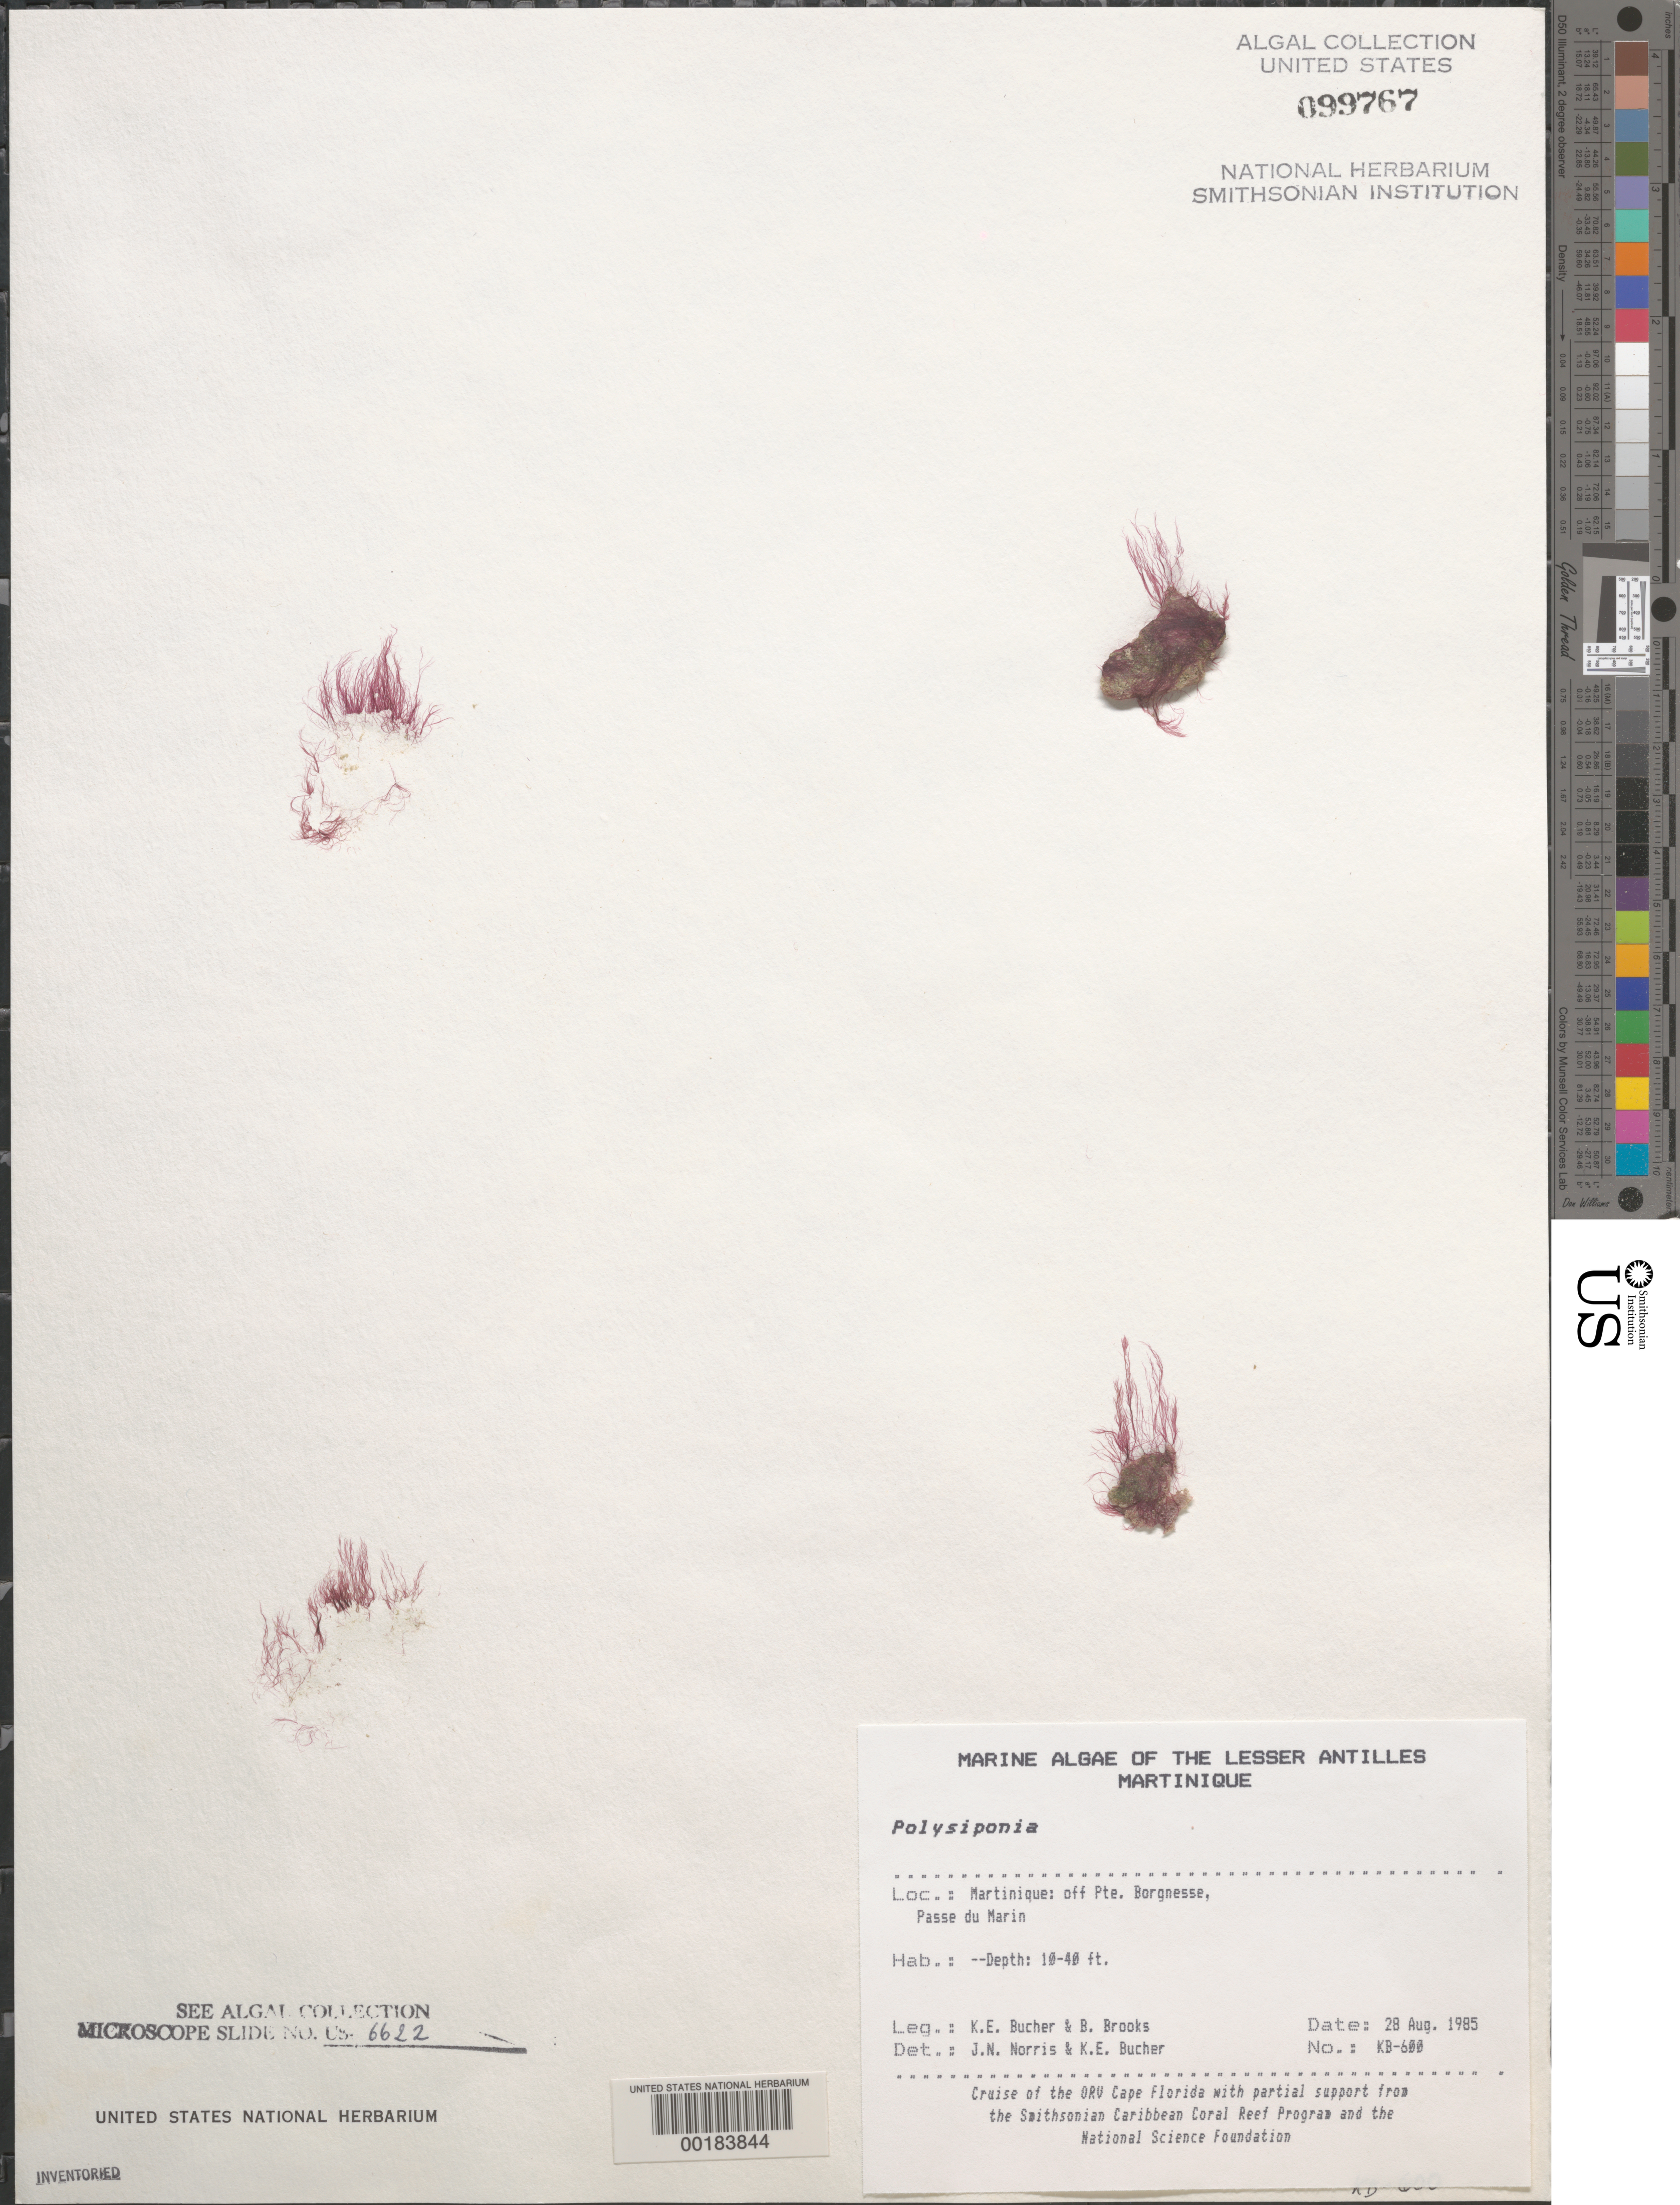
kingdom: Plantae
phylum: Rhodophyta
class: Florideophyceae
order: Ceramiales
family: Rhodomelaceae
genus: Polysiphonia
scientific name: Polysiphonia sp.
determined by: Norris, J. N.; Bucher, K. E.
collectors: K. E. Bucher & B. Brooks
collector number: Kb-600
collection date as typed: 28 Aug 1985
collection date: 1985-08-28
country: Martinique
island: Martinique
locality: Passe du Marin, off Pointe Borgnesse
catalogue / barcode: US 99767